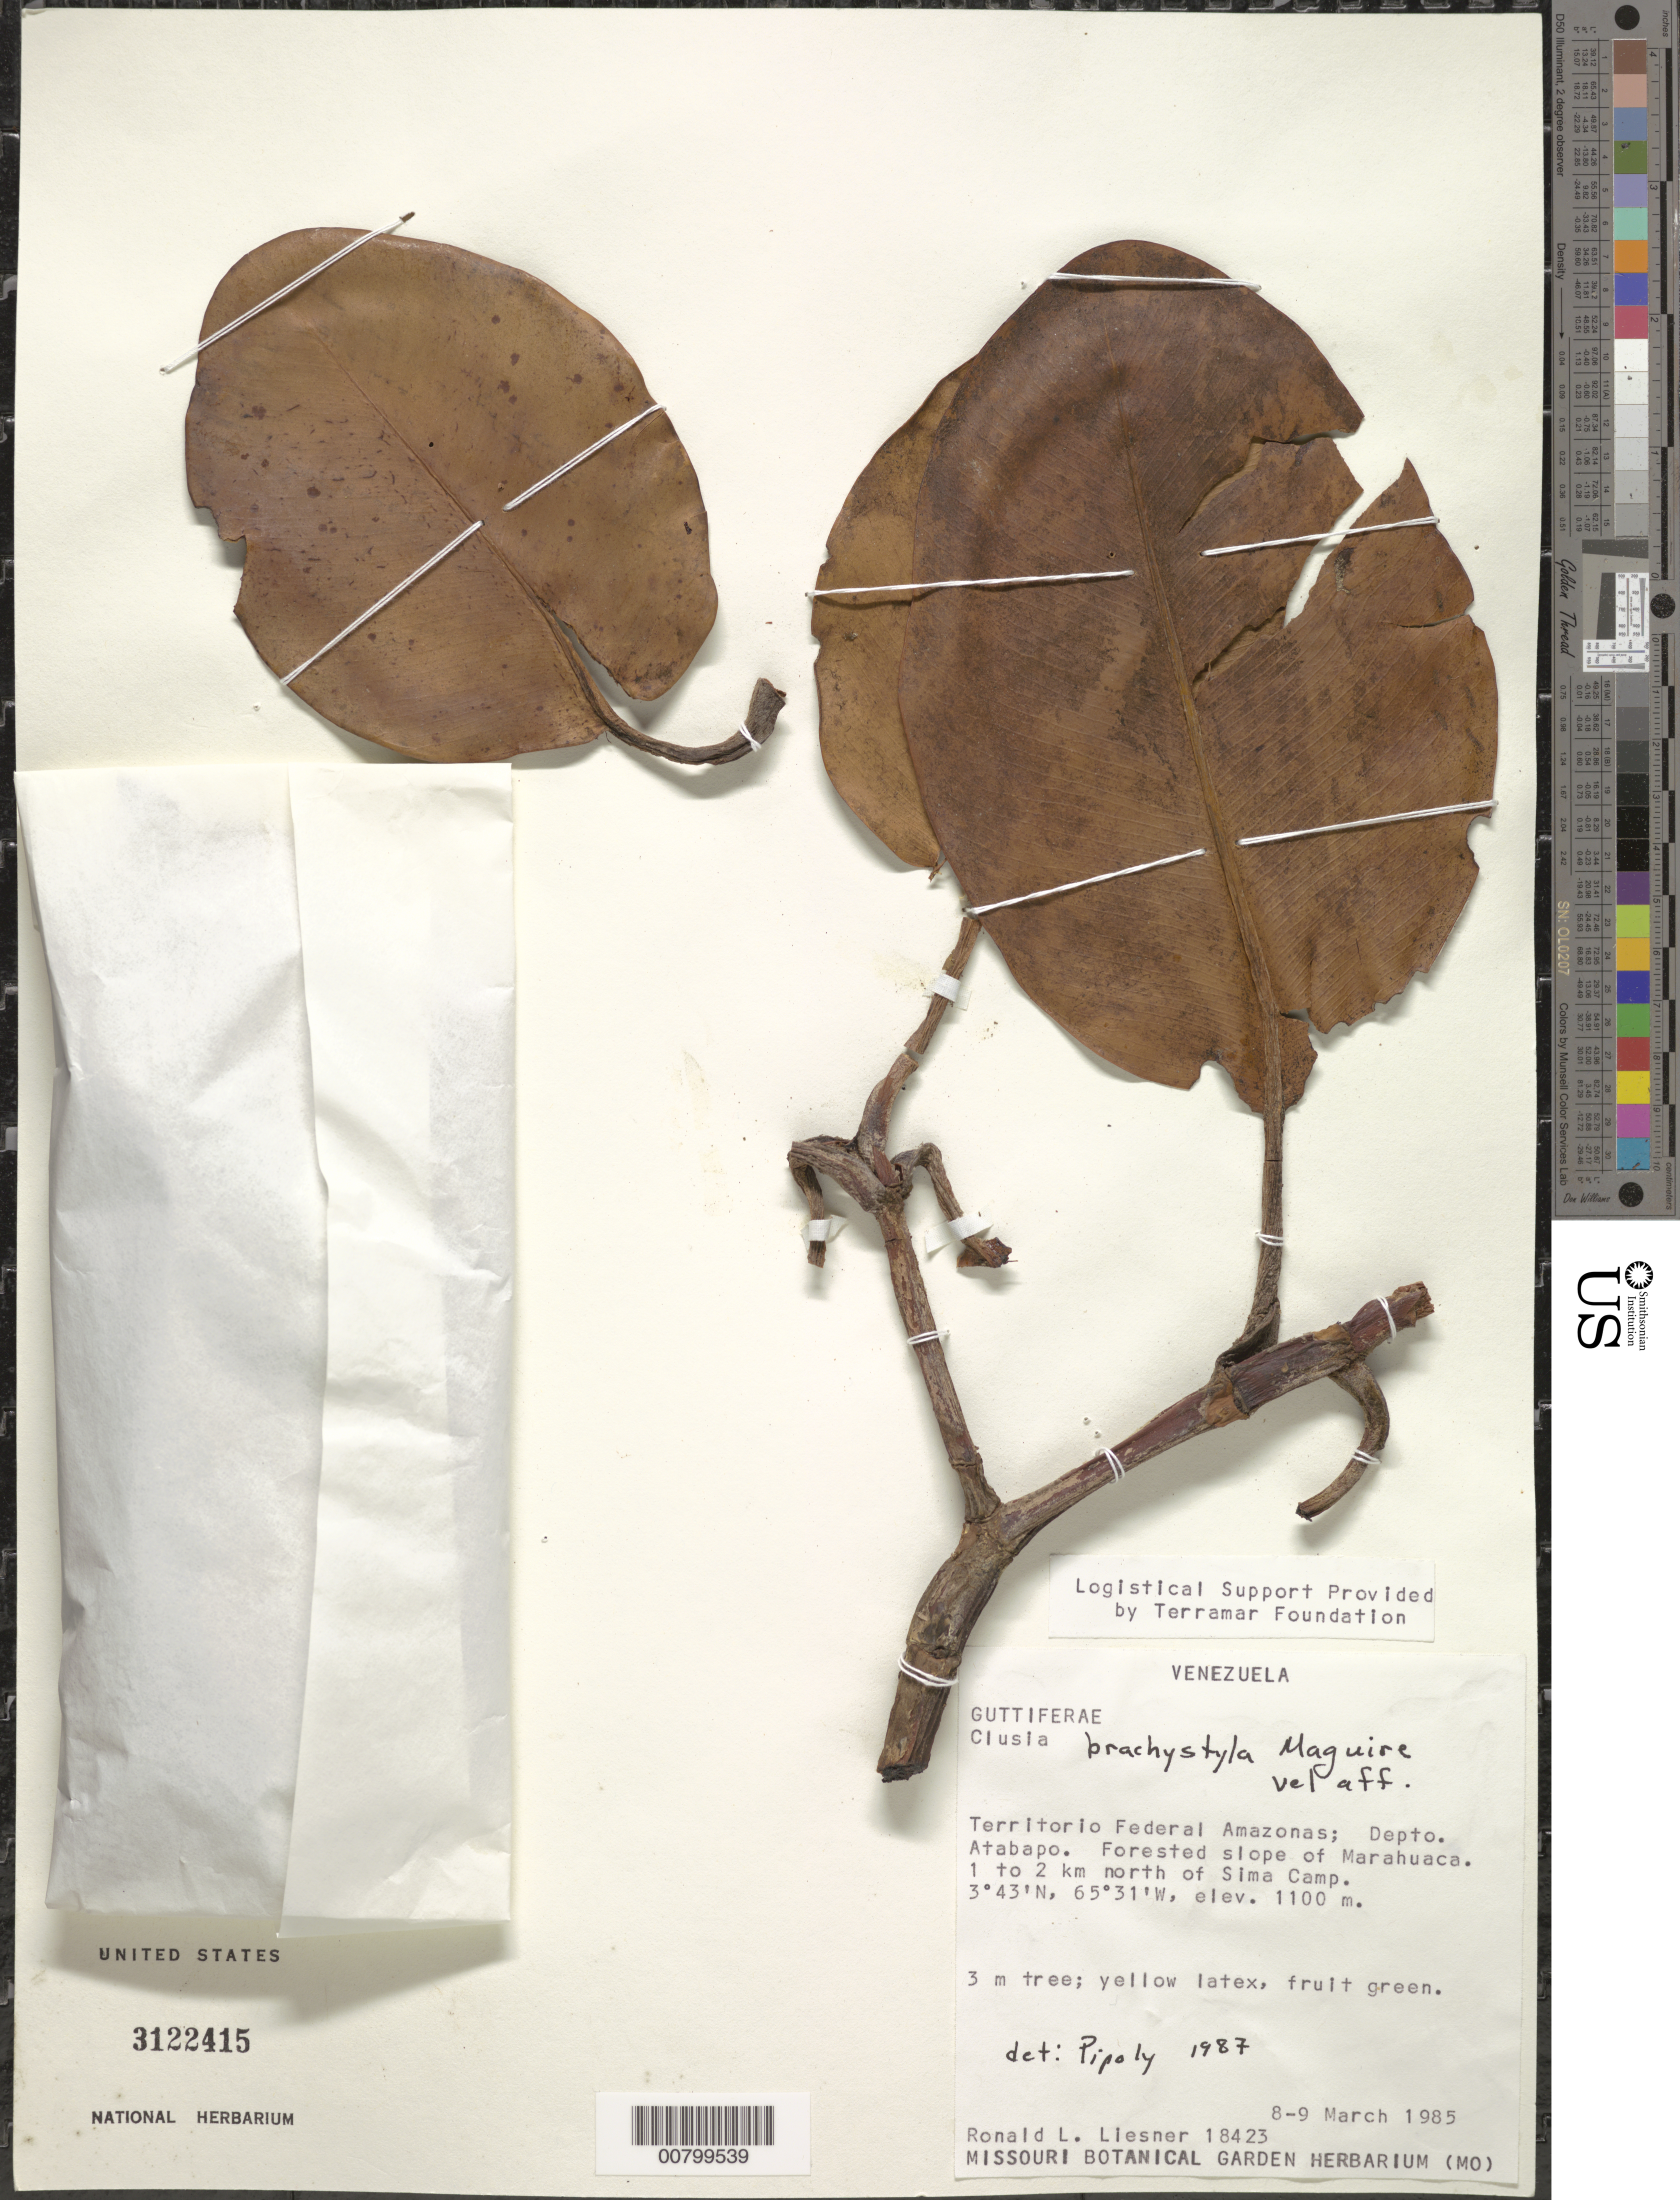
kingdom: Plantae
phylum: Tracheophyta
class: Magnoliopsida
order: Malpighiales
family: Clusiaceae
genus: Clusia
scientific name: Clusia brachystyla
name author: Maguire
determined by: Pipoly, J. J., III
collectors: R. L. Liesner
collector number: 18423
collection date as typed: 8-Mar-85 to 9-Mar-85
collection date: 1985-03-08/1985-03-09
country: Venezuela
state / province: Amazonas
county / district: Atabapo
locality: Marahuaca, slope, 1-2 km north of Sima Camp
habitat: Forested slope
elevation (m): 1100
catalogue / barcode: US 3122415